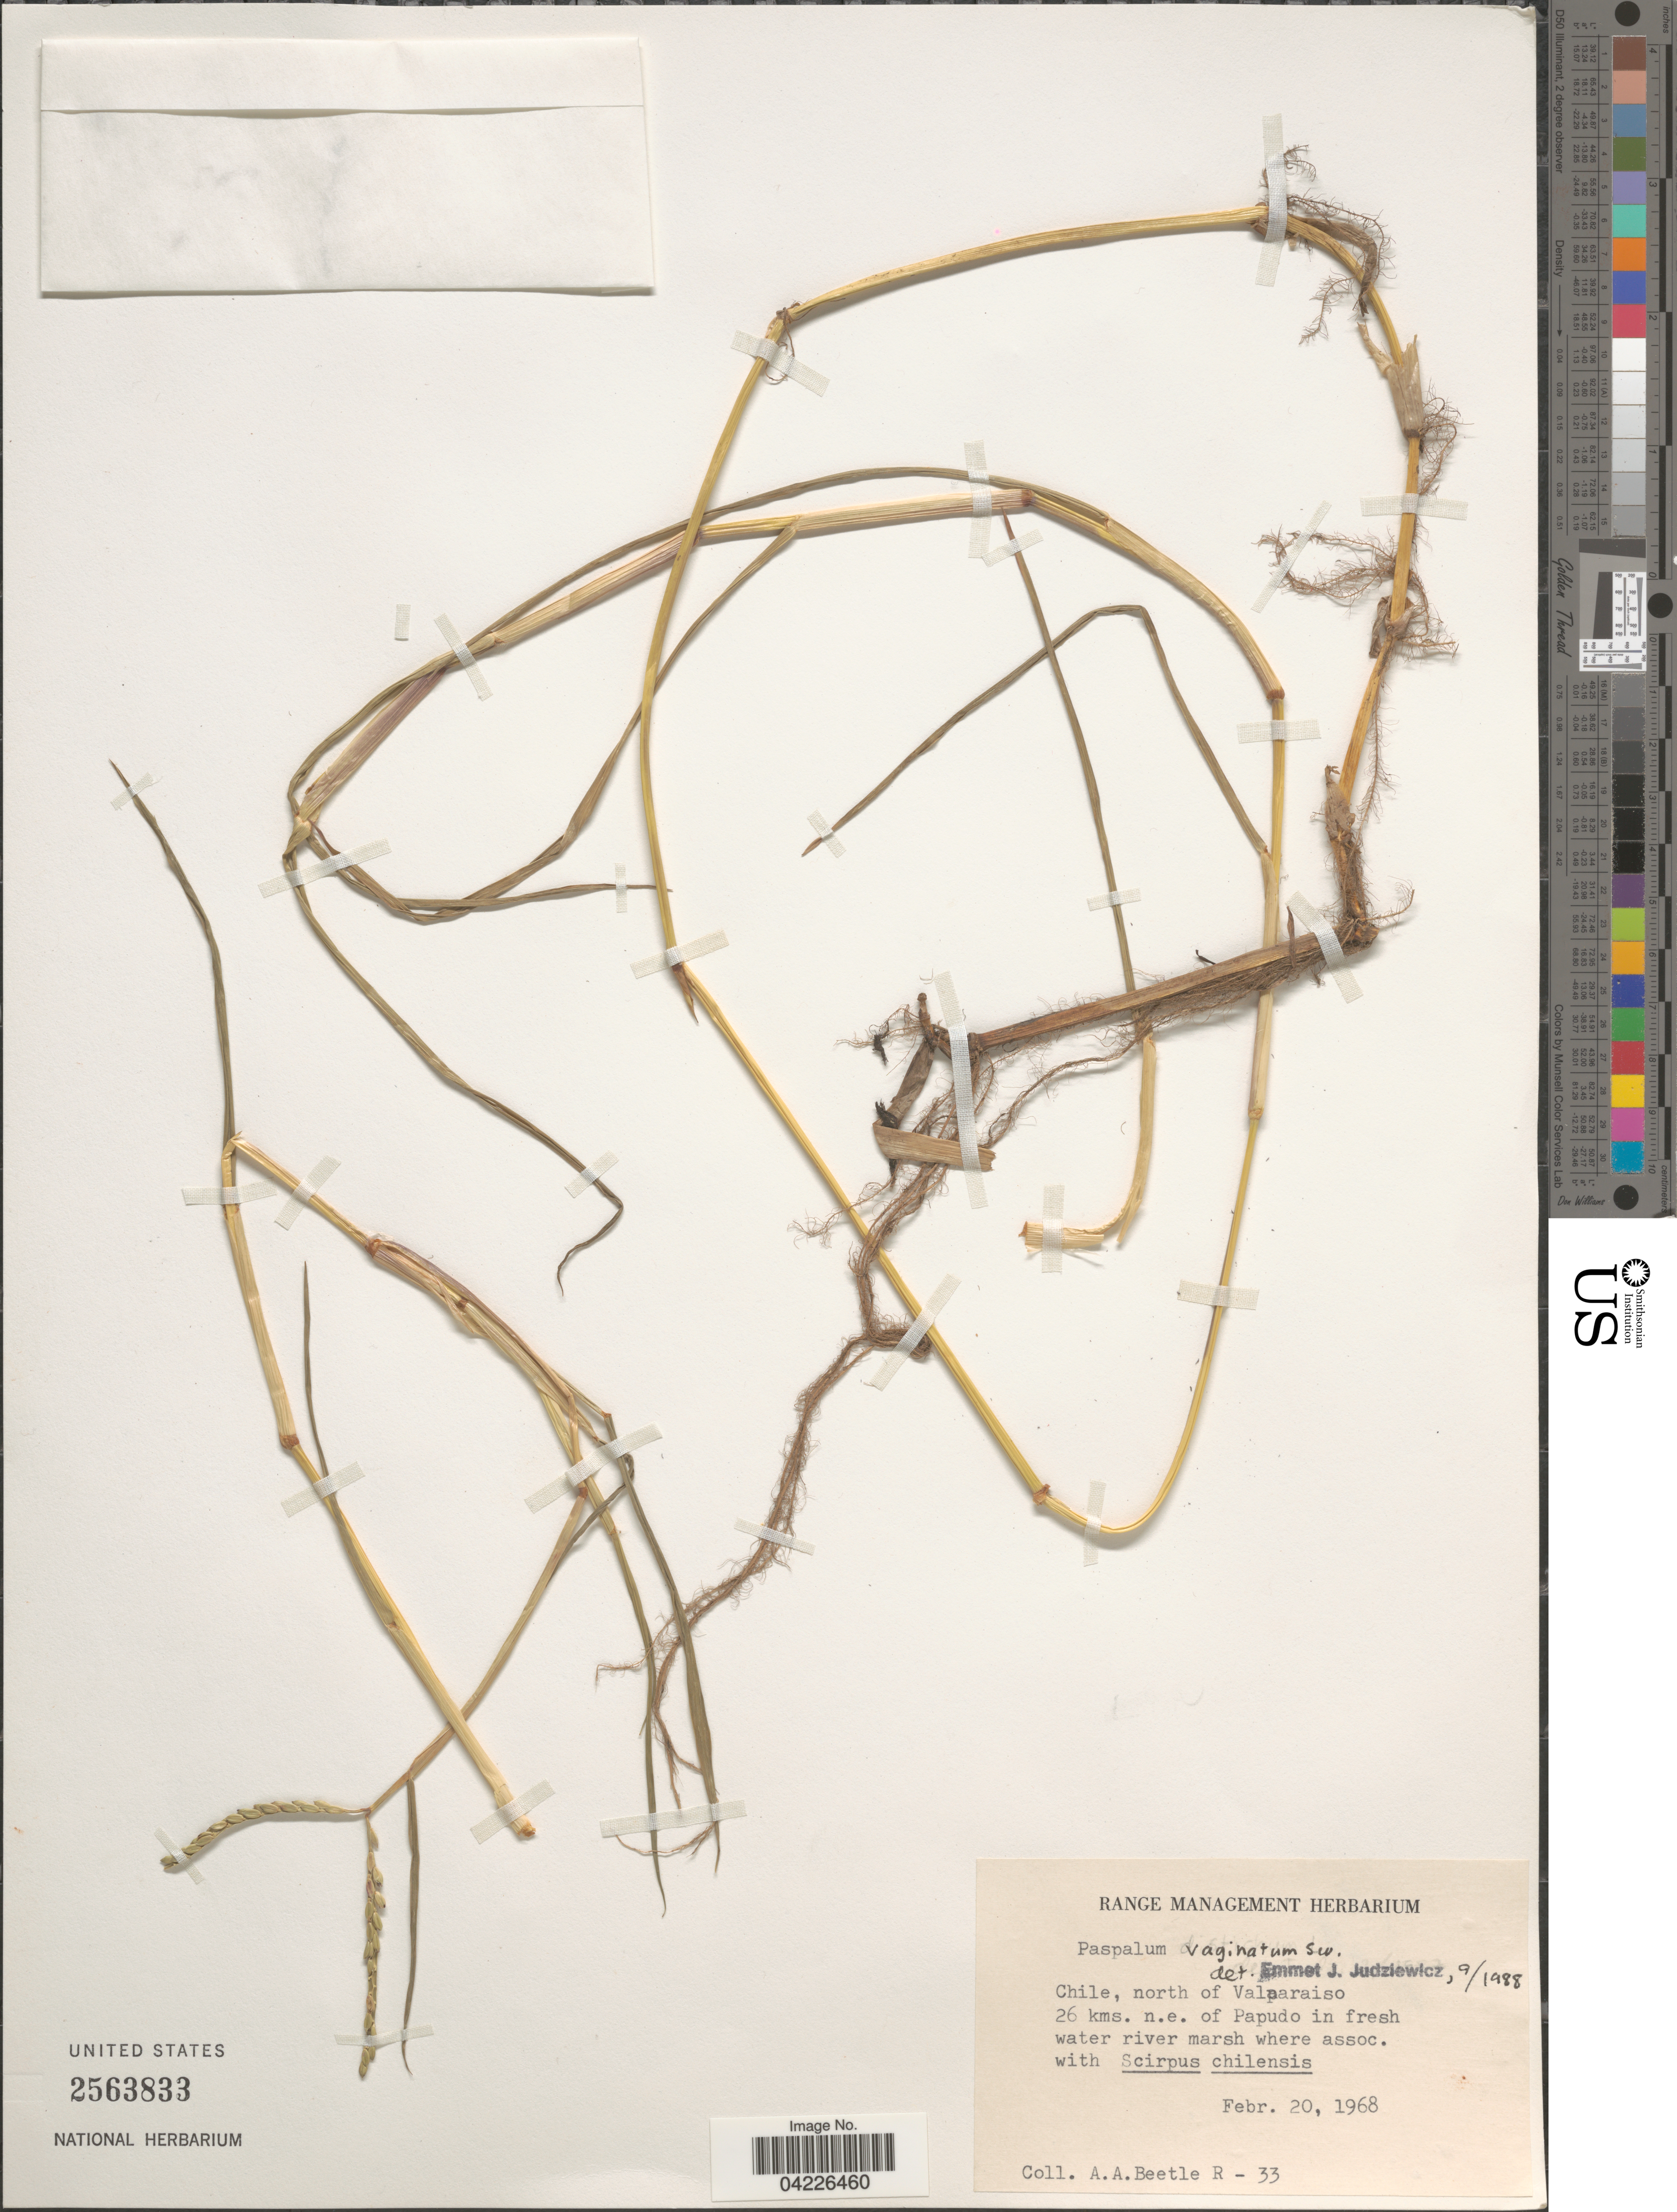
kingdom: Plantae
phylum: Tracheophyta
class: Liliopsida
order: Poales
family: Poaceae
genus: Paspalum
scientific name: Paspalum vaginatum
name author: Sw.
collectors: A. A. Beetle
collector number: R-33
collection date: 1968-02-20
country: Chile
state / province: Valparaíso (V)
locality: North of Valparaiso 26 kms. n.e. of Papudo in fresh water river marsh.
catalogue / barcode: US 2563833